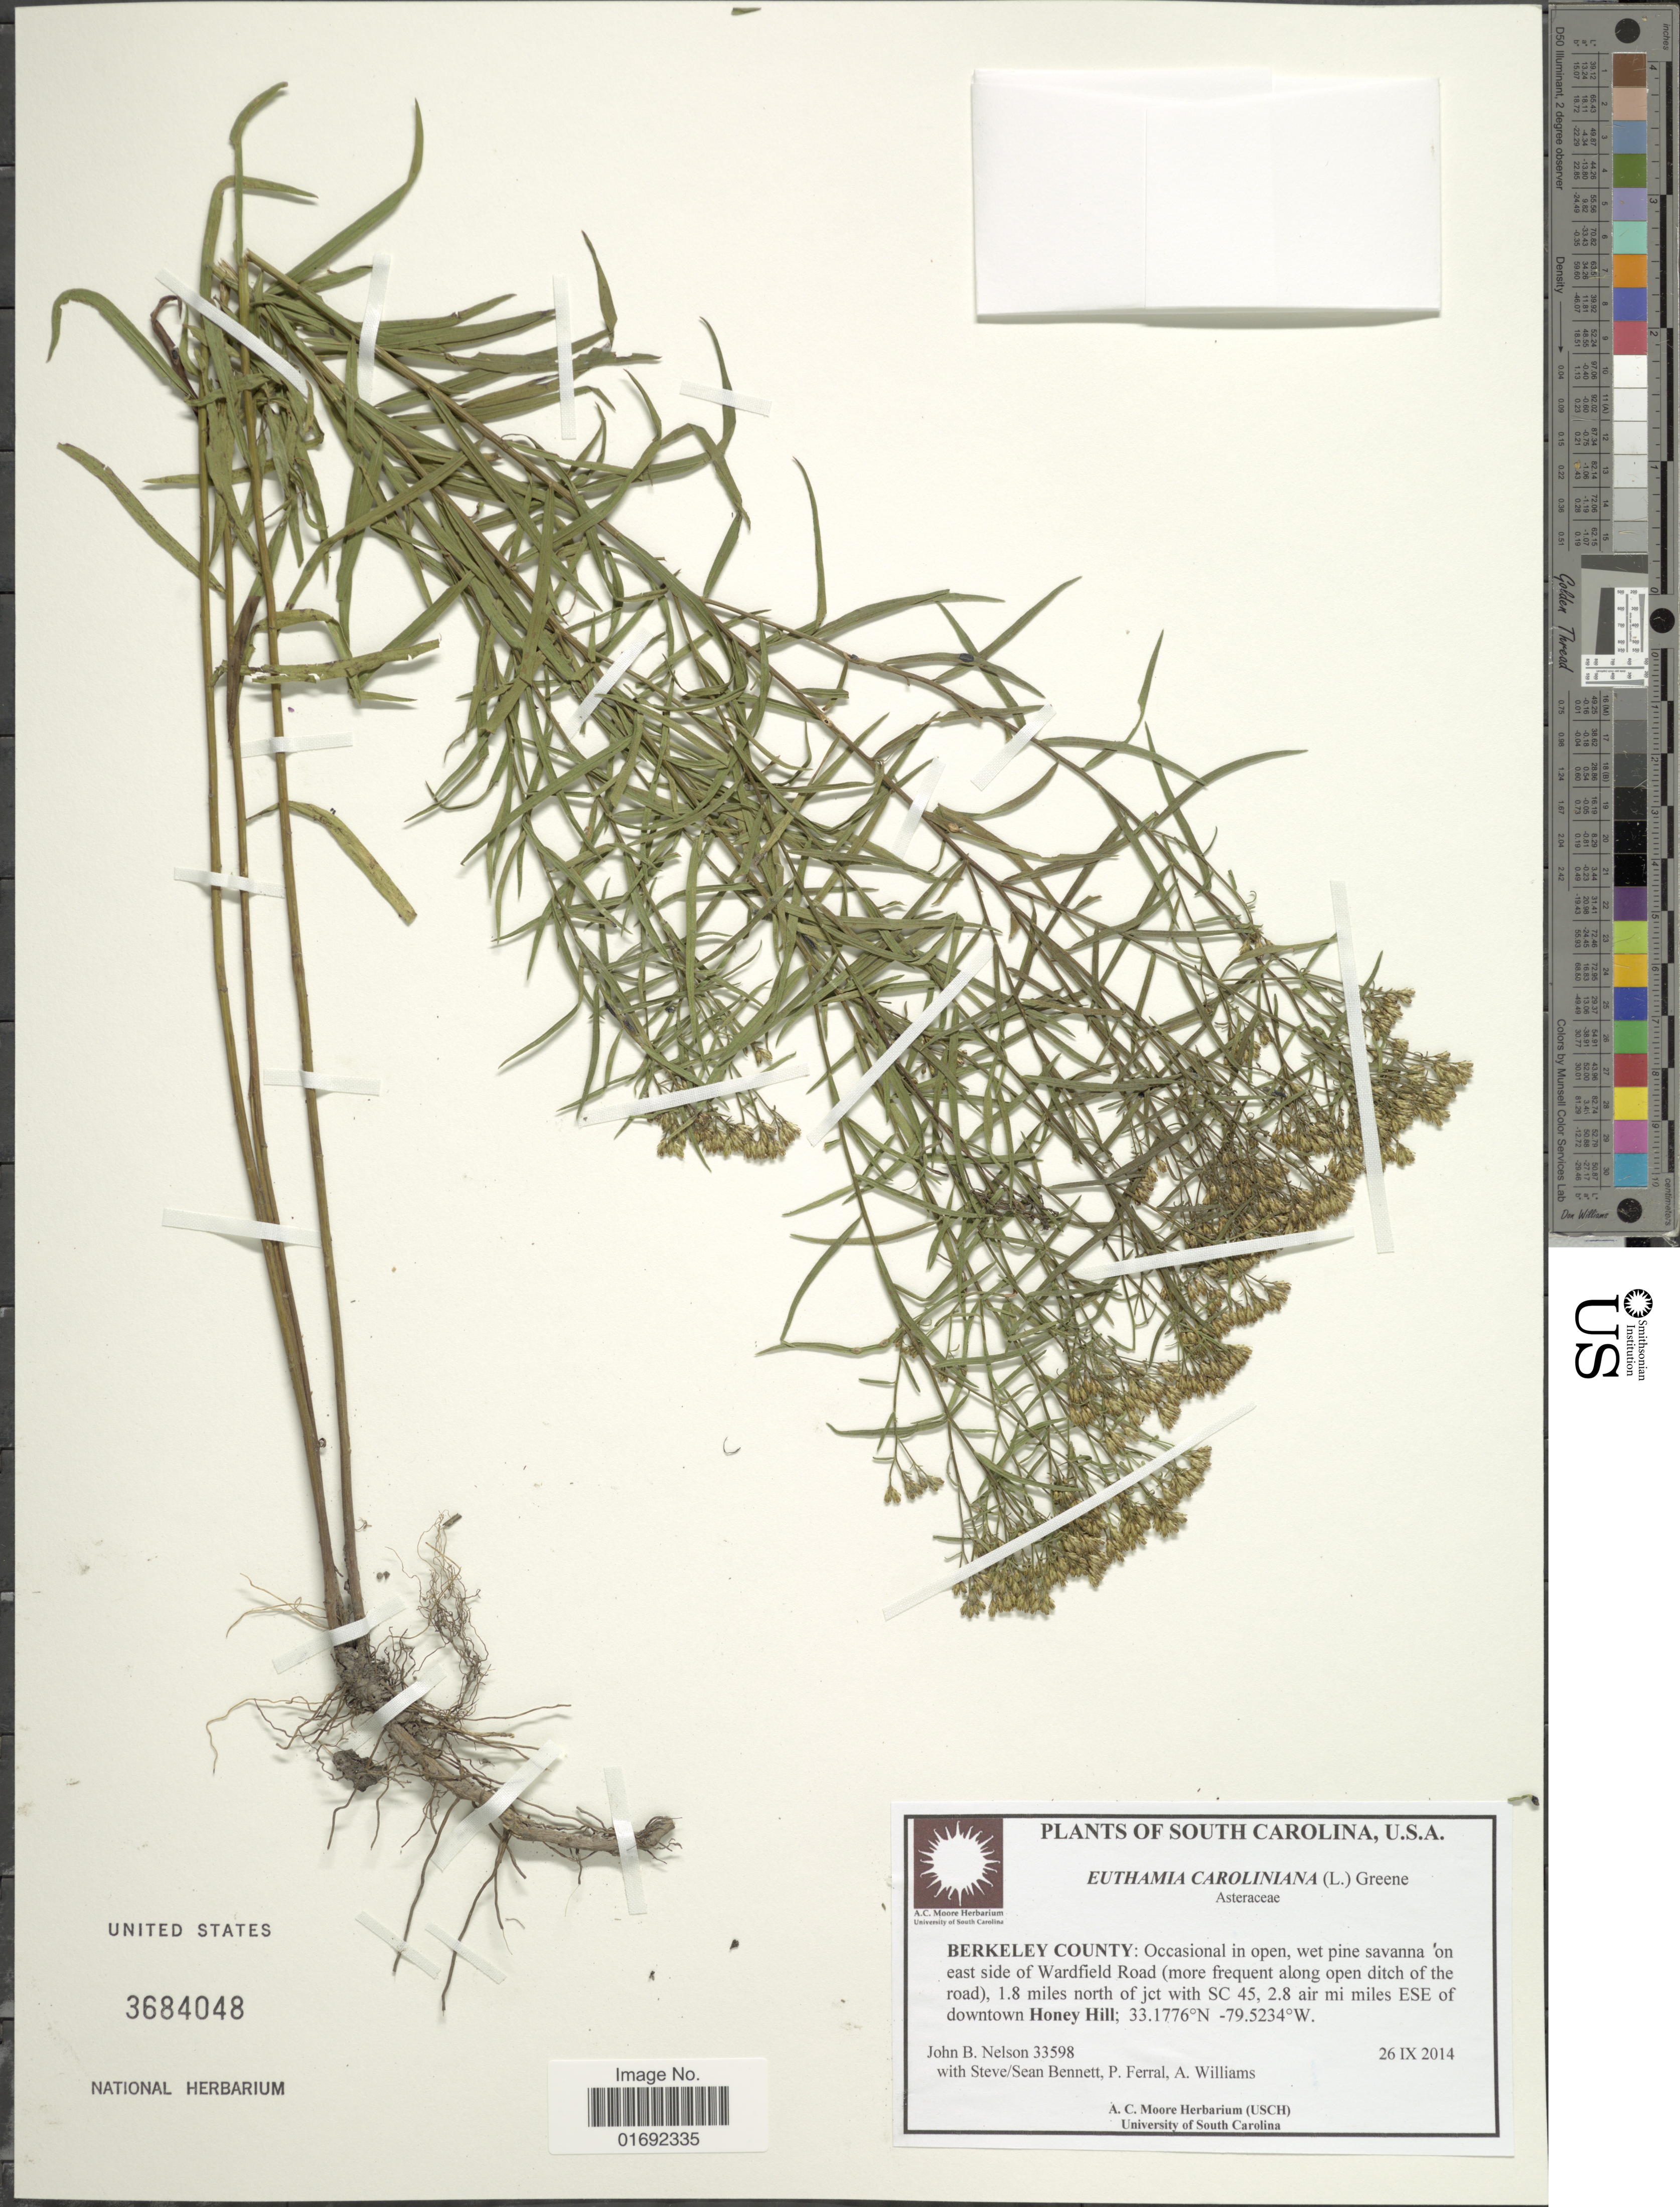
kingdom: Plantae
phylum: Tracheophyta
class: Magnoliopsida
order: Asterales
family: Asteraceae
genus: Euthamia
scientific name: Euthamia hirtipes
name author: (Fernald) Sieren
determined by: Urbatsch, Lowell E., Curator (LSU), Louisiana State University (UNITED STATES)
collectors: J. Nelson, S. Bennett, S. Bennett, P. Ferral & A. Williams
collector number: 33598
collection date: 2014-09-26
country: United States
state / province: South Carolina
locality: Berkeley County, east side of Wardfield Road, 1.8 miles north of jct with SC 45, 2.8 air miles ESE of downtown Honey Hill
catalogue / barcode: US 3684048